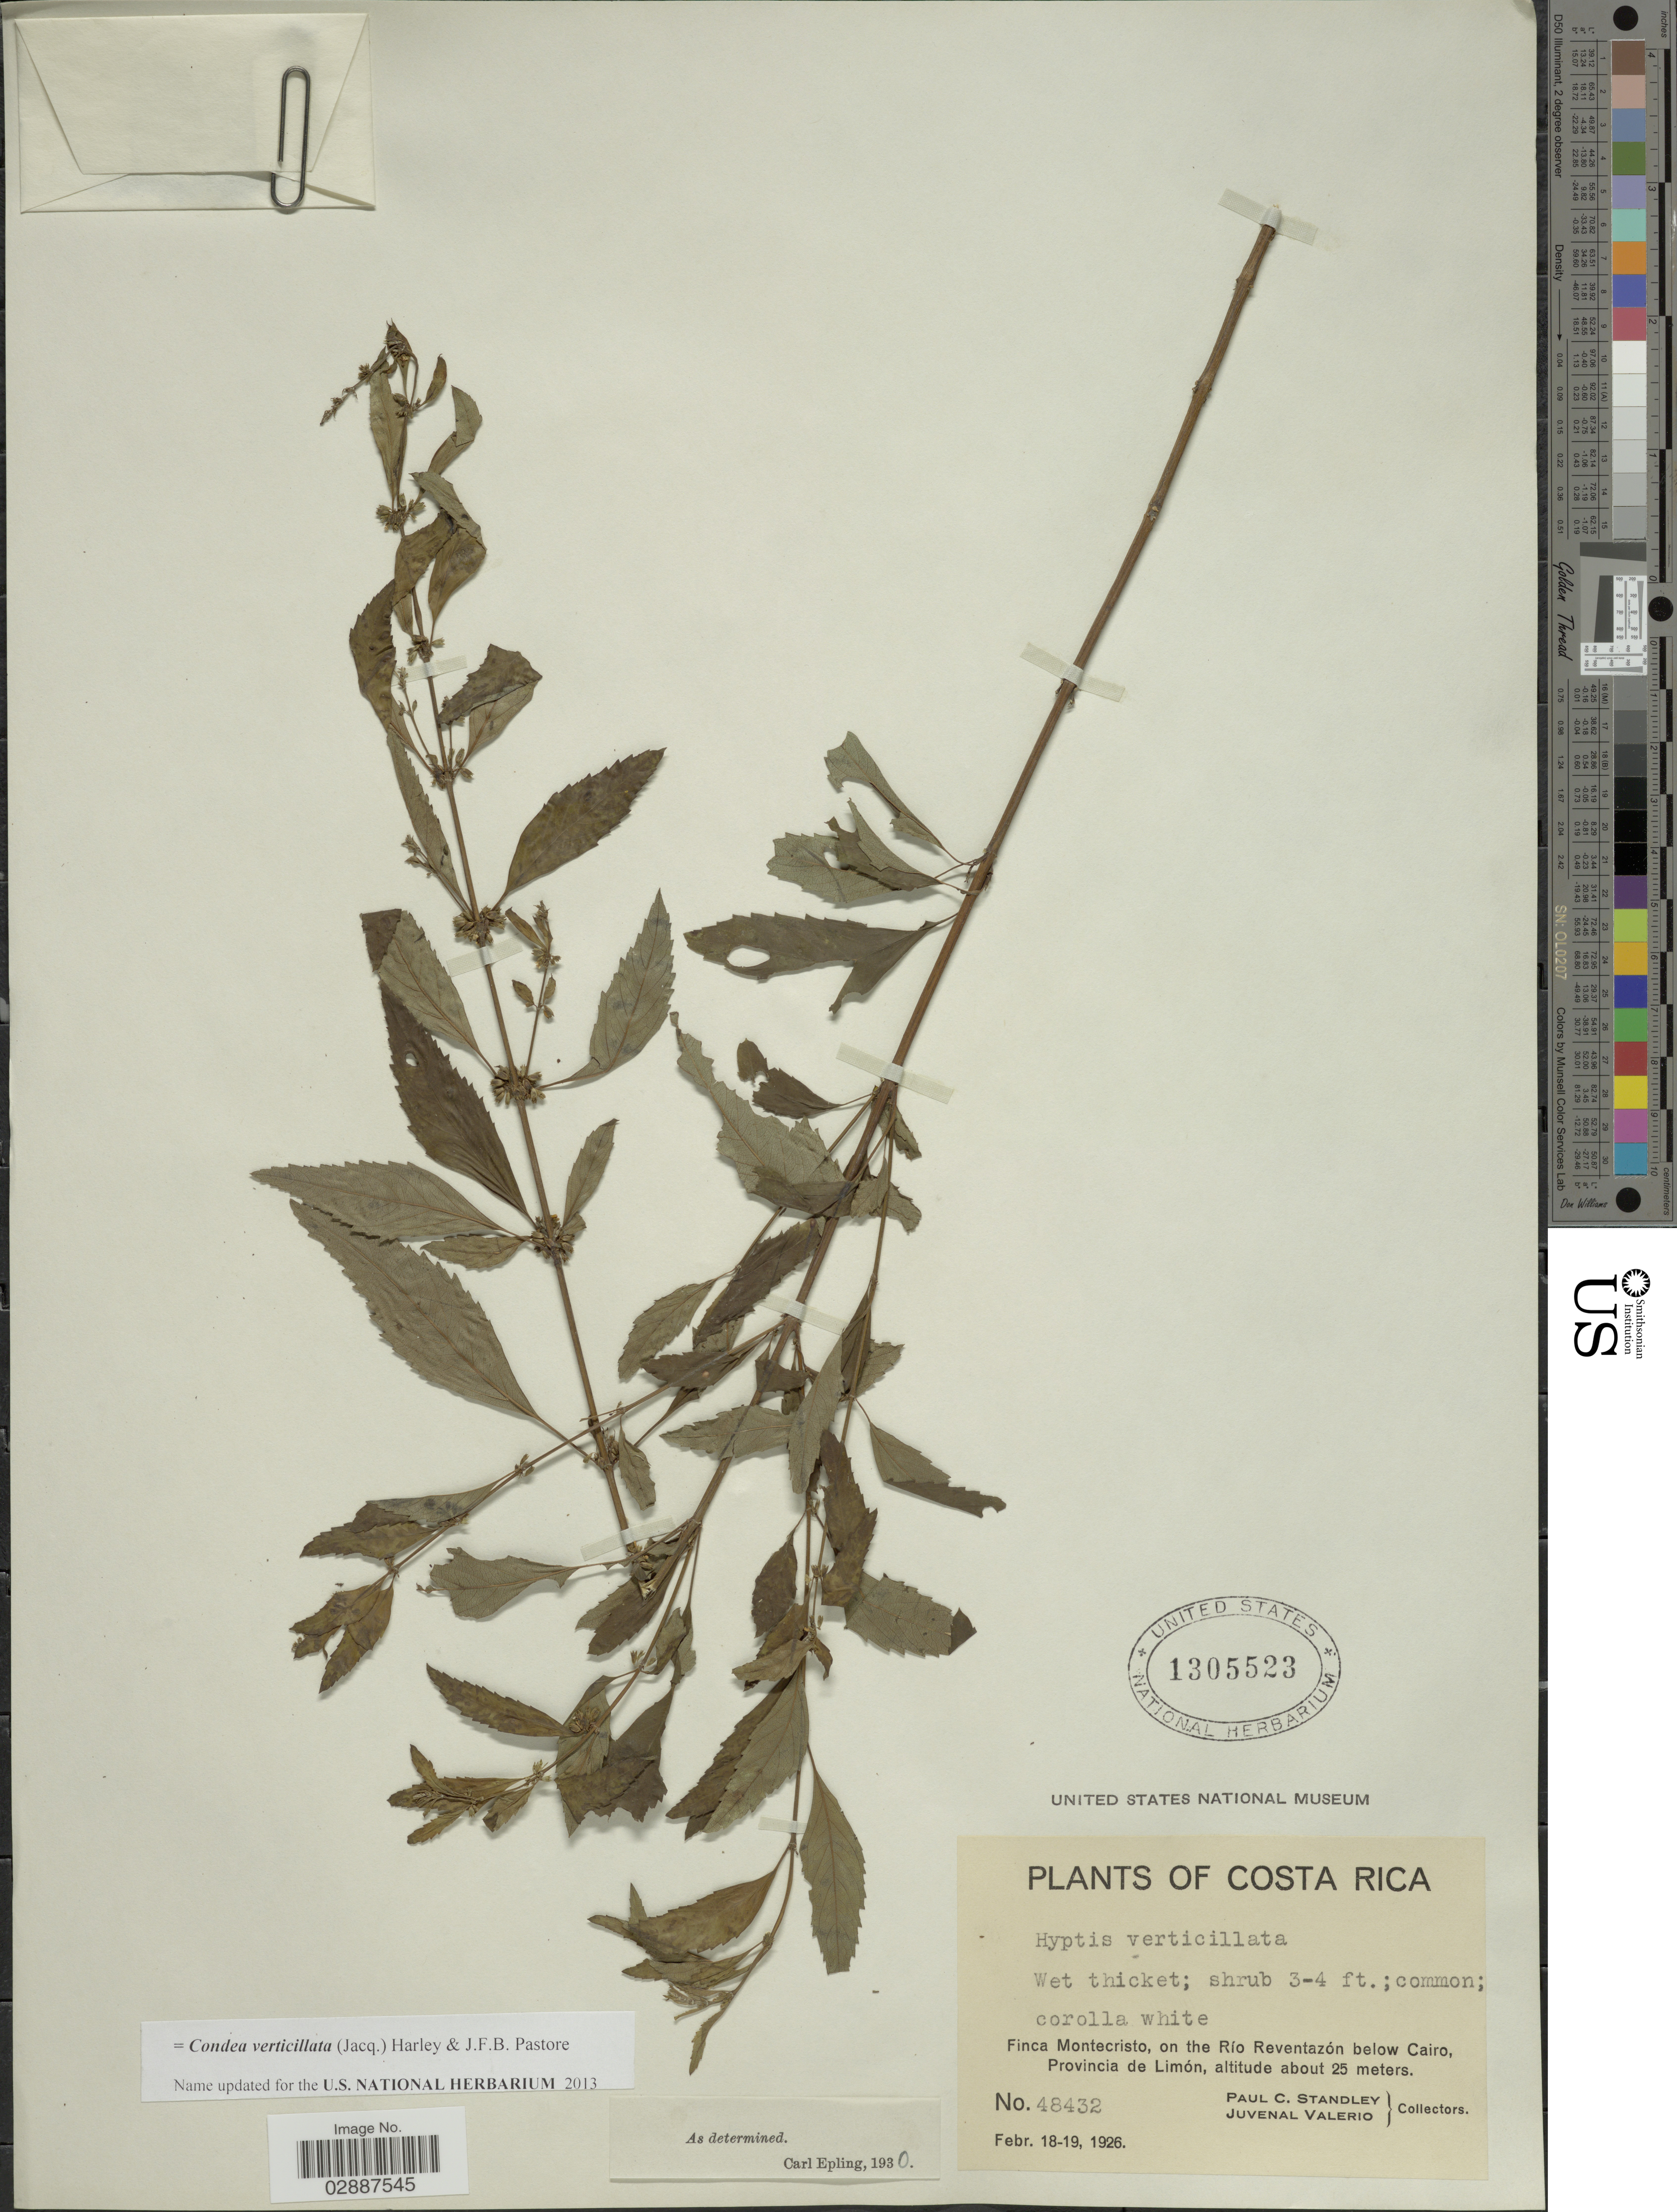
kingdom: Plantae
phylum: Tracheophyta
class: Magnoliopsida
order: Lamiales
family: Lamiaceae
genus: Condea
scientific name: Condea verticillata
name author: (Jacq.) Harley & J.F.B. Pastore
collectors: P. C. Standley & J. Valerio R.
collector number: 48432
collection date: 1926-02-18/1926-02-19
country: Costa Rica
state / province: Limón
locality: Finca Monecristom on the Río Reventazón below Cairo.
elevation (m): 25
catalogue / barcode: US 1305523